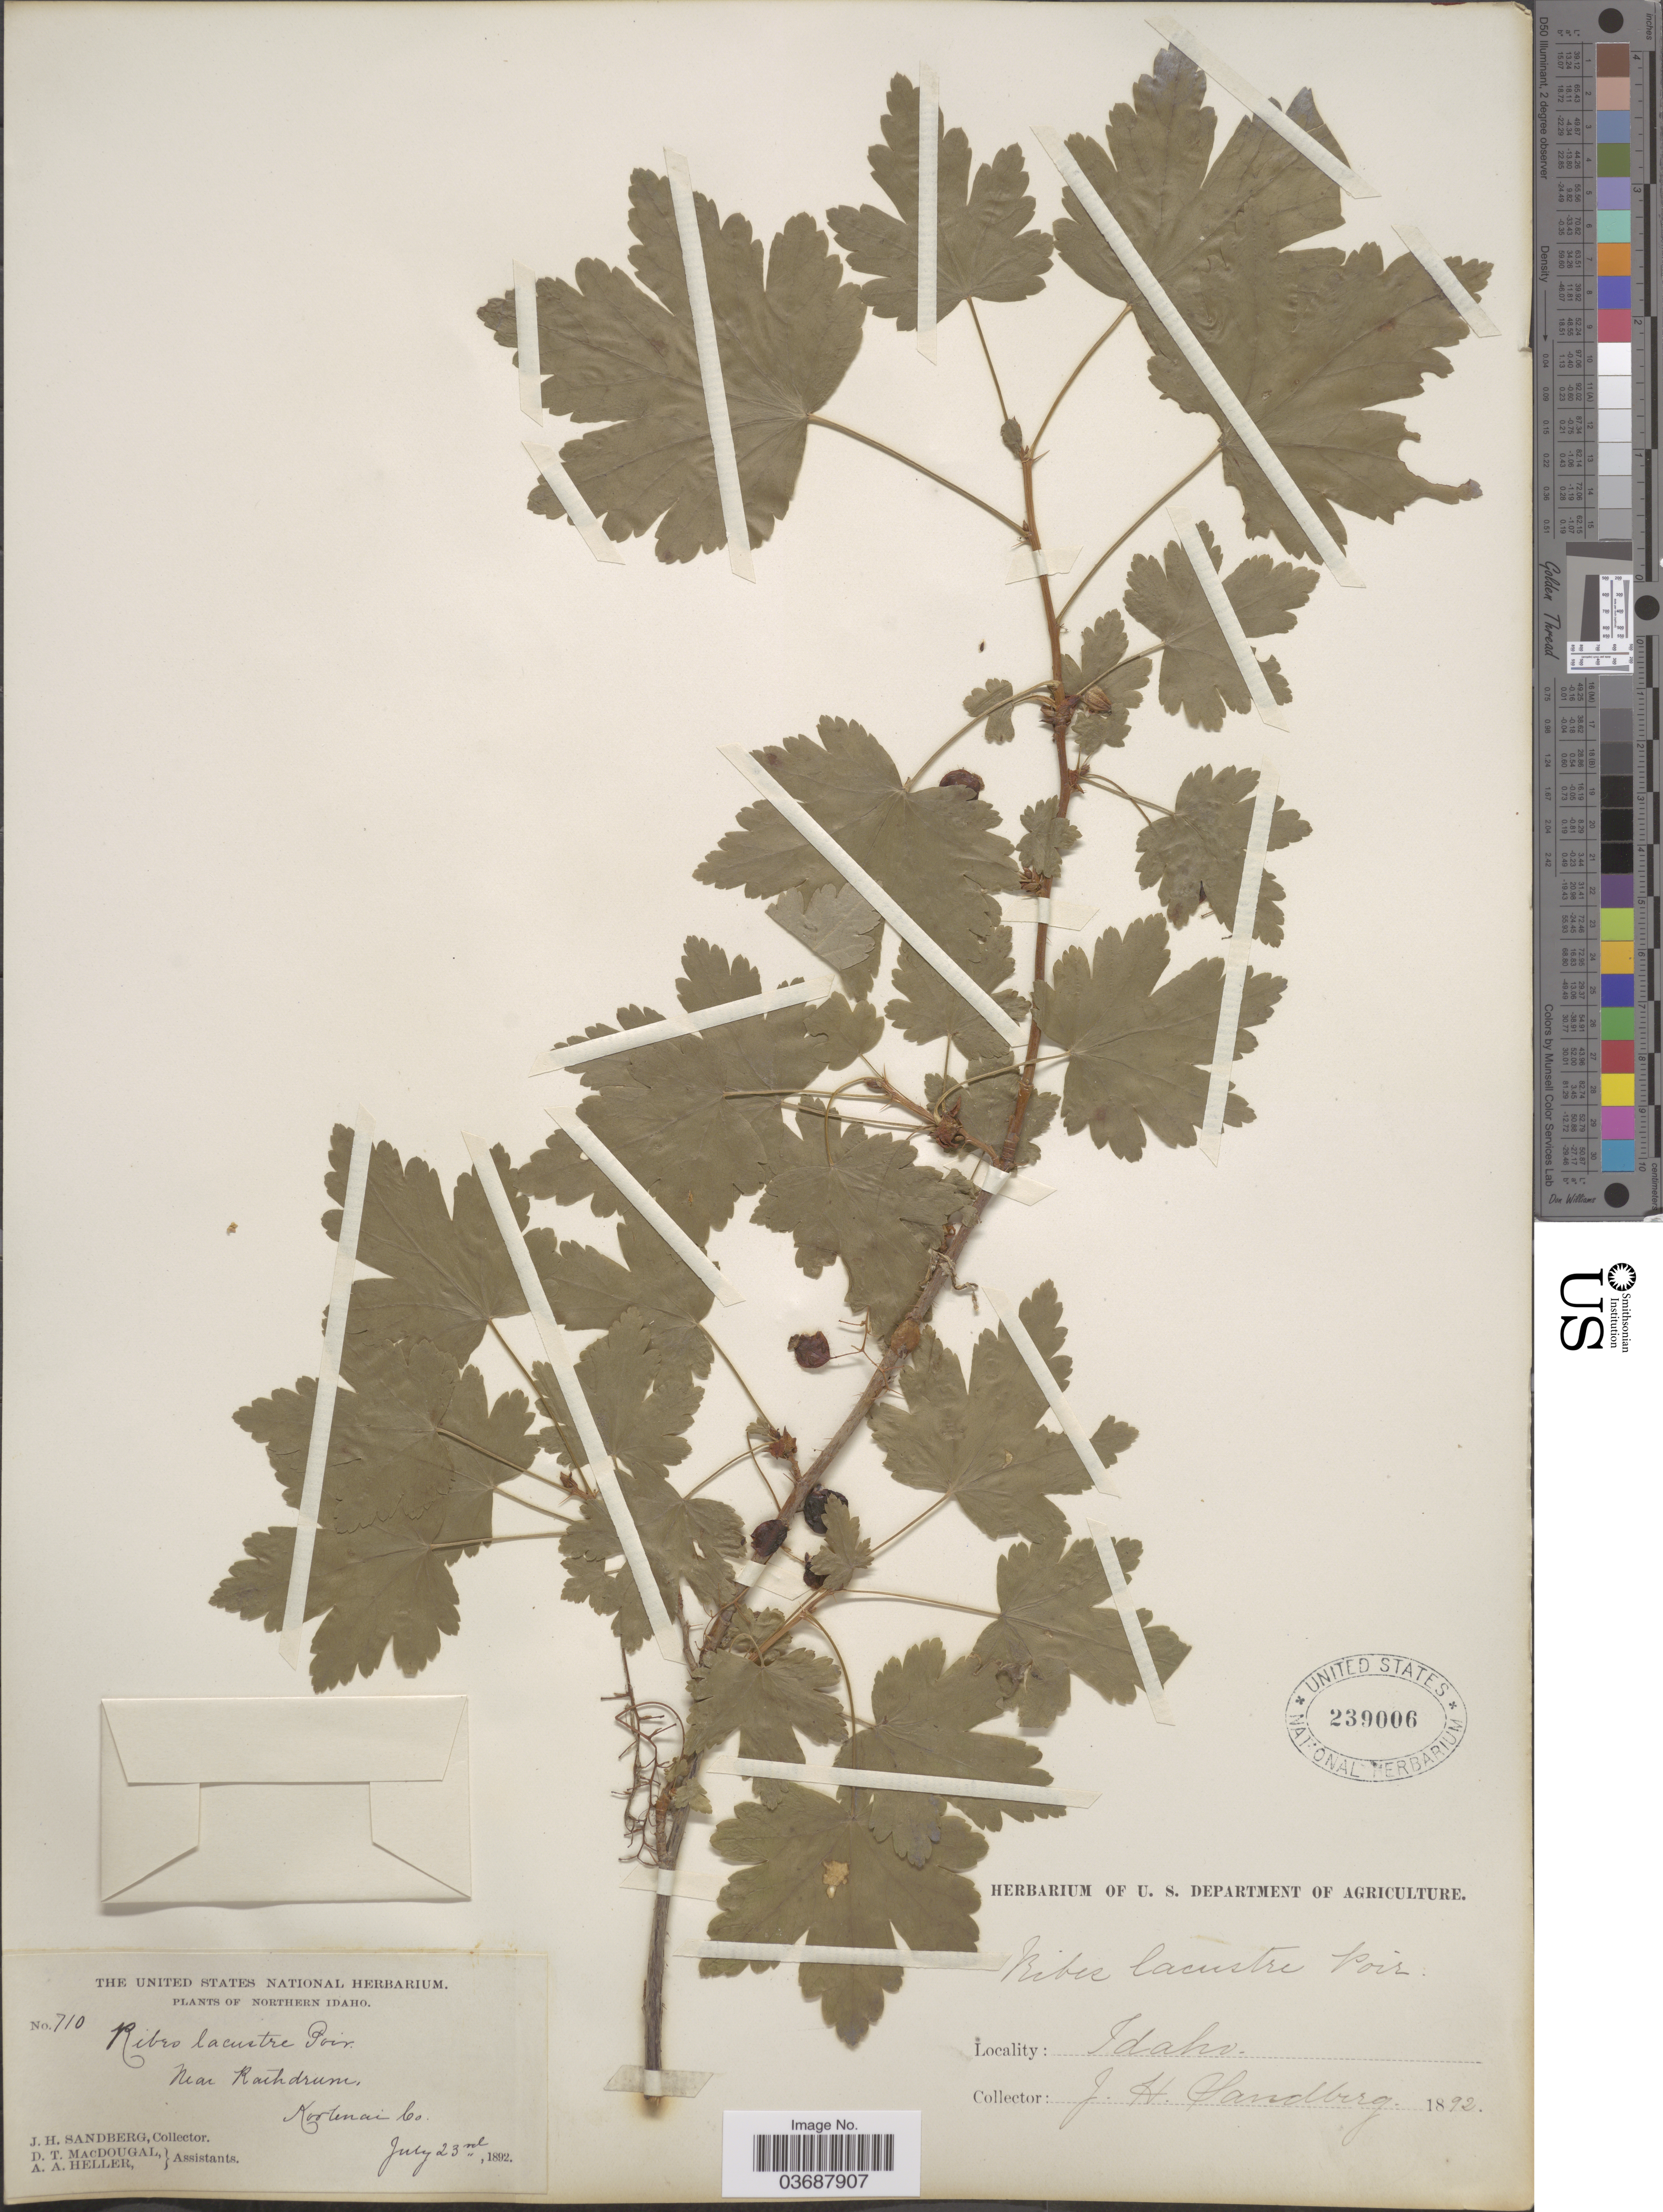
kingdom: Plantae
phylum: Tracheophyta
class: Magnoliopsida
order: Saxifragales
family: Grossulariaceae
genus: Ribes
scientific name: Ribes lacustre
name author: (Pers.) Poir.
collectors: J. H. Sandberg, D. T. MacDougal & A. A. Heller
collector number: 710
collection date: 1892-07-23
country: United States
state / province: Idaho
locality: Northern Idaho. Near Rathdrum, Kootenai Co.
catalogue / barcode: US 239006